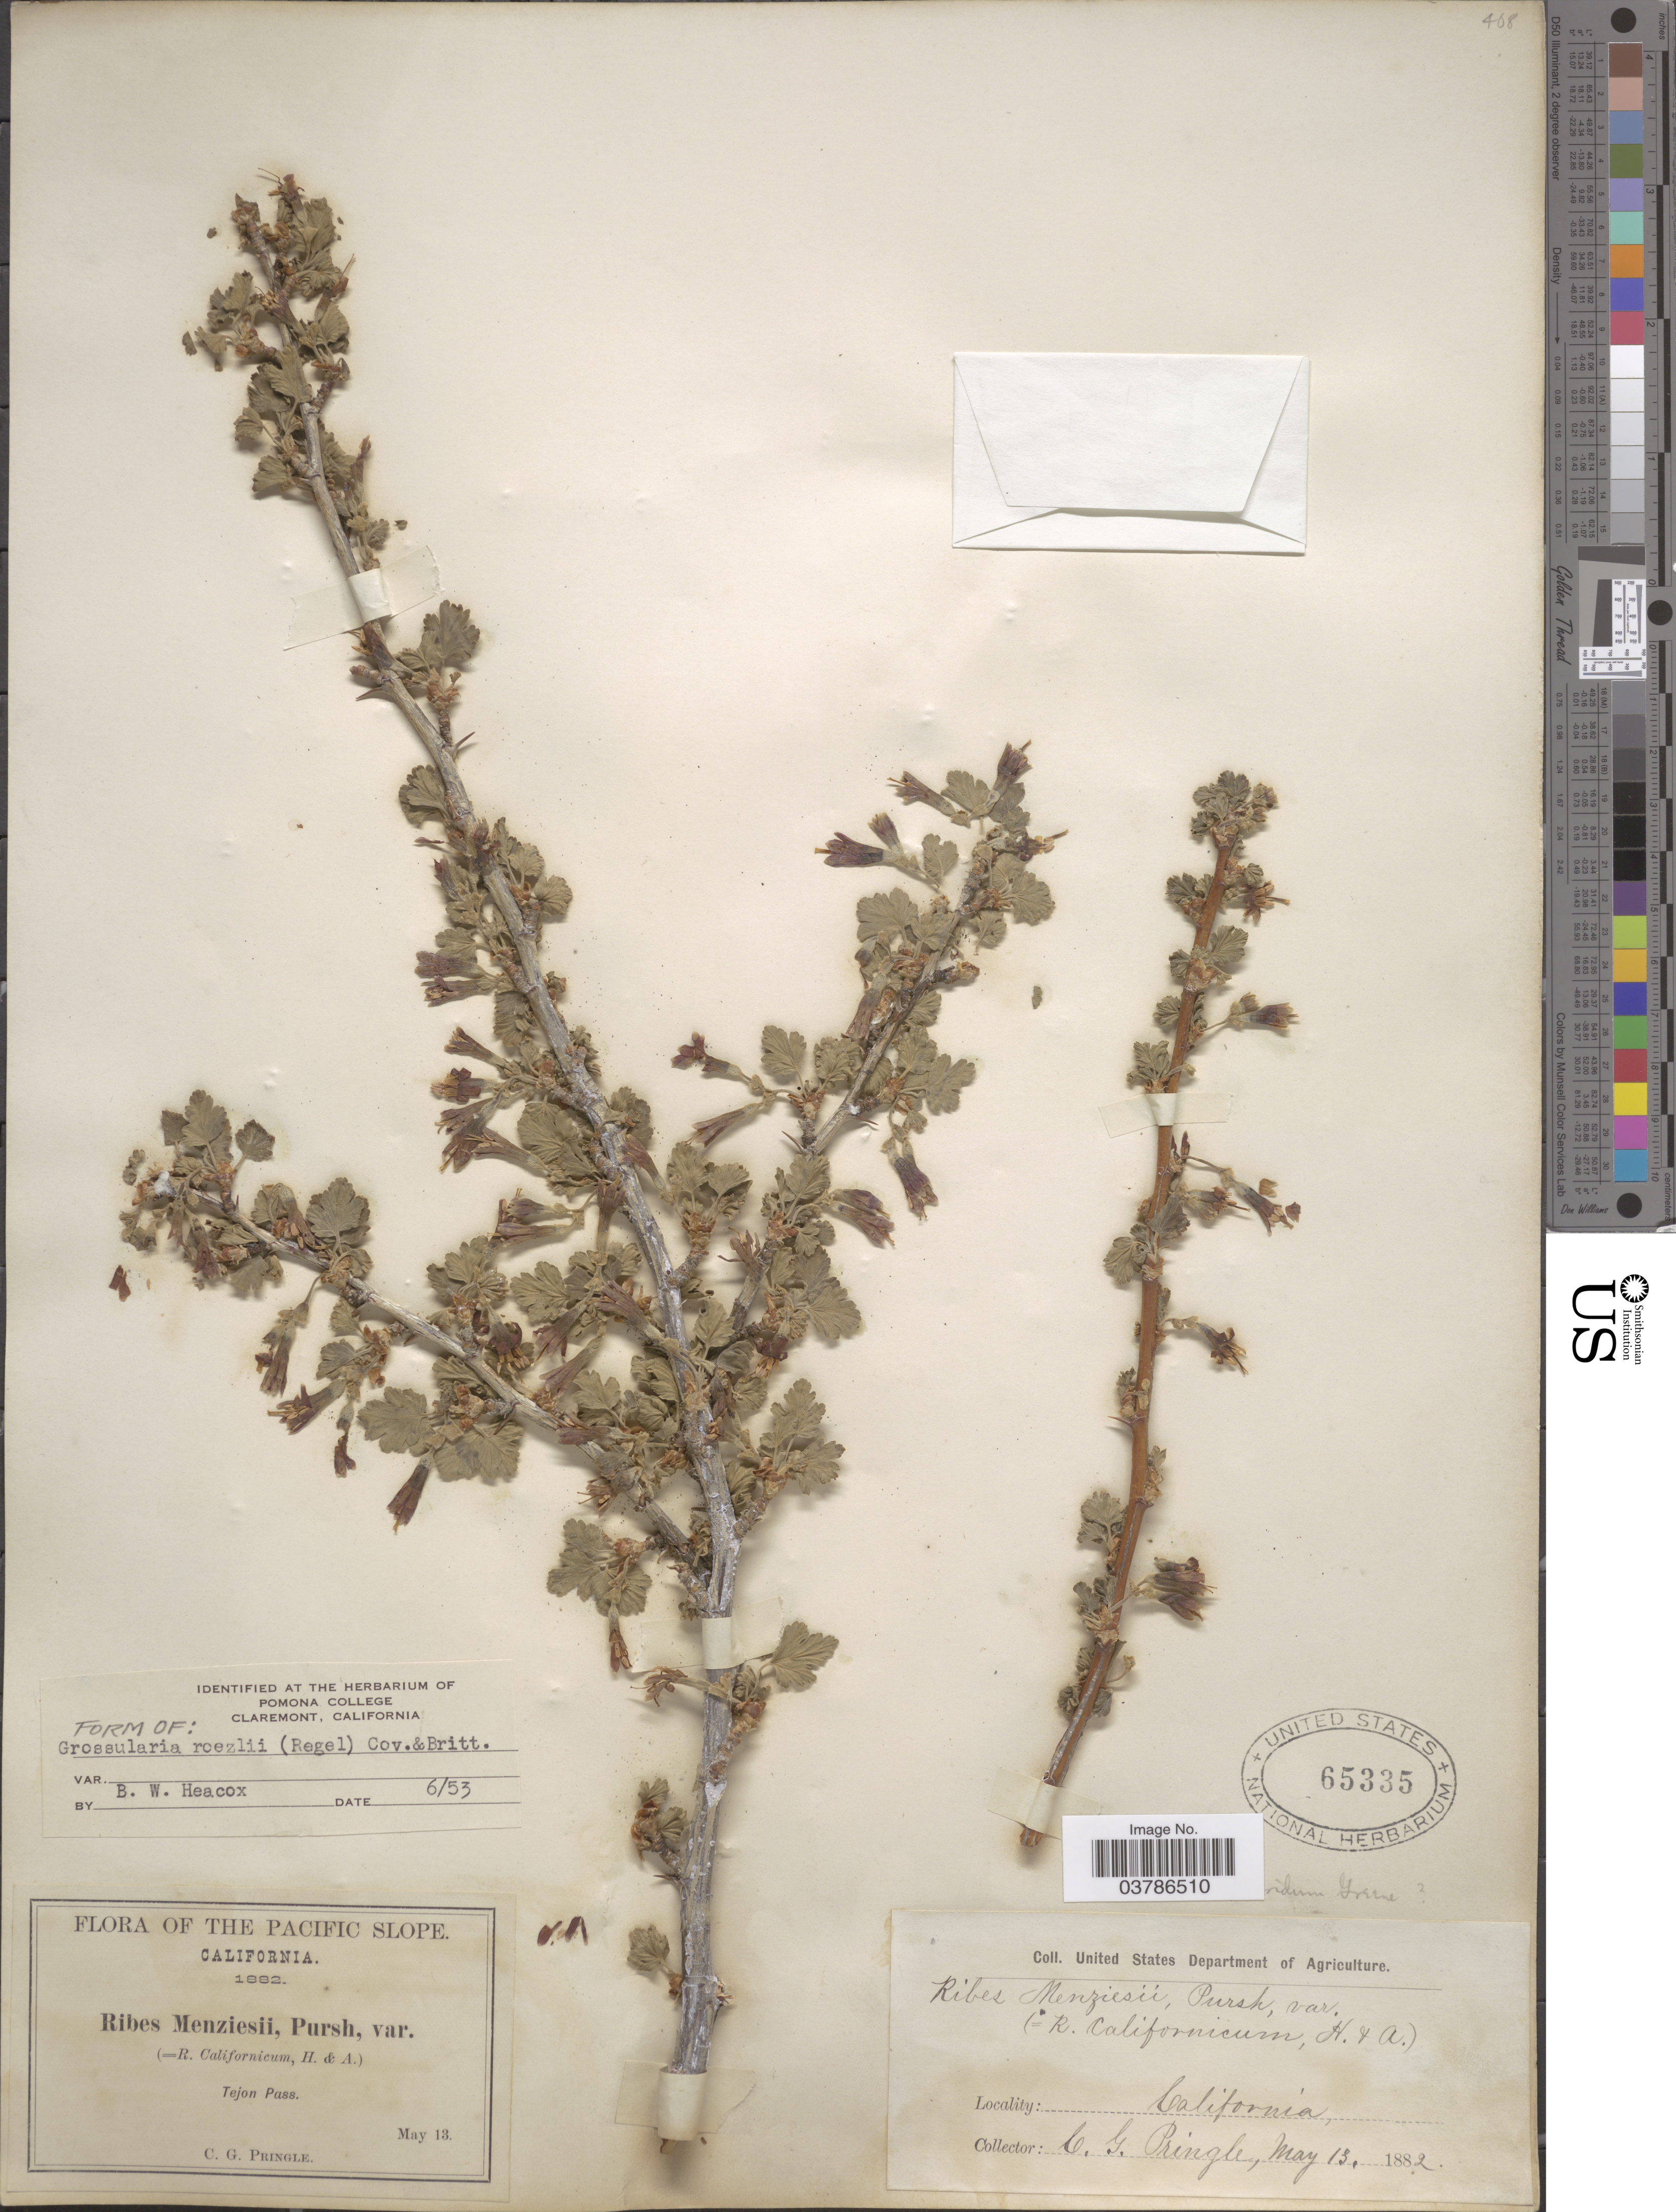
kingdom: Plantae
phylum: Tracheophyta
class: Magnoliopsida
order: Saxifragales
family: Grossulariaceae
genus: Ribes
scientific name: Ribes roezlii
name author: Regel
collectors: C. G. Pringle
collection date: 1882-05-13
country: United States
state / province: California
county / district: Kern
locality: The Pacific Slope. Tejon Pass.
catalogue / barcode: US 65335